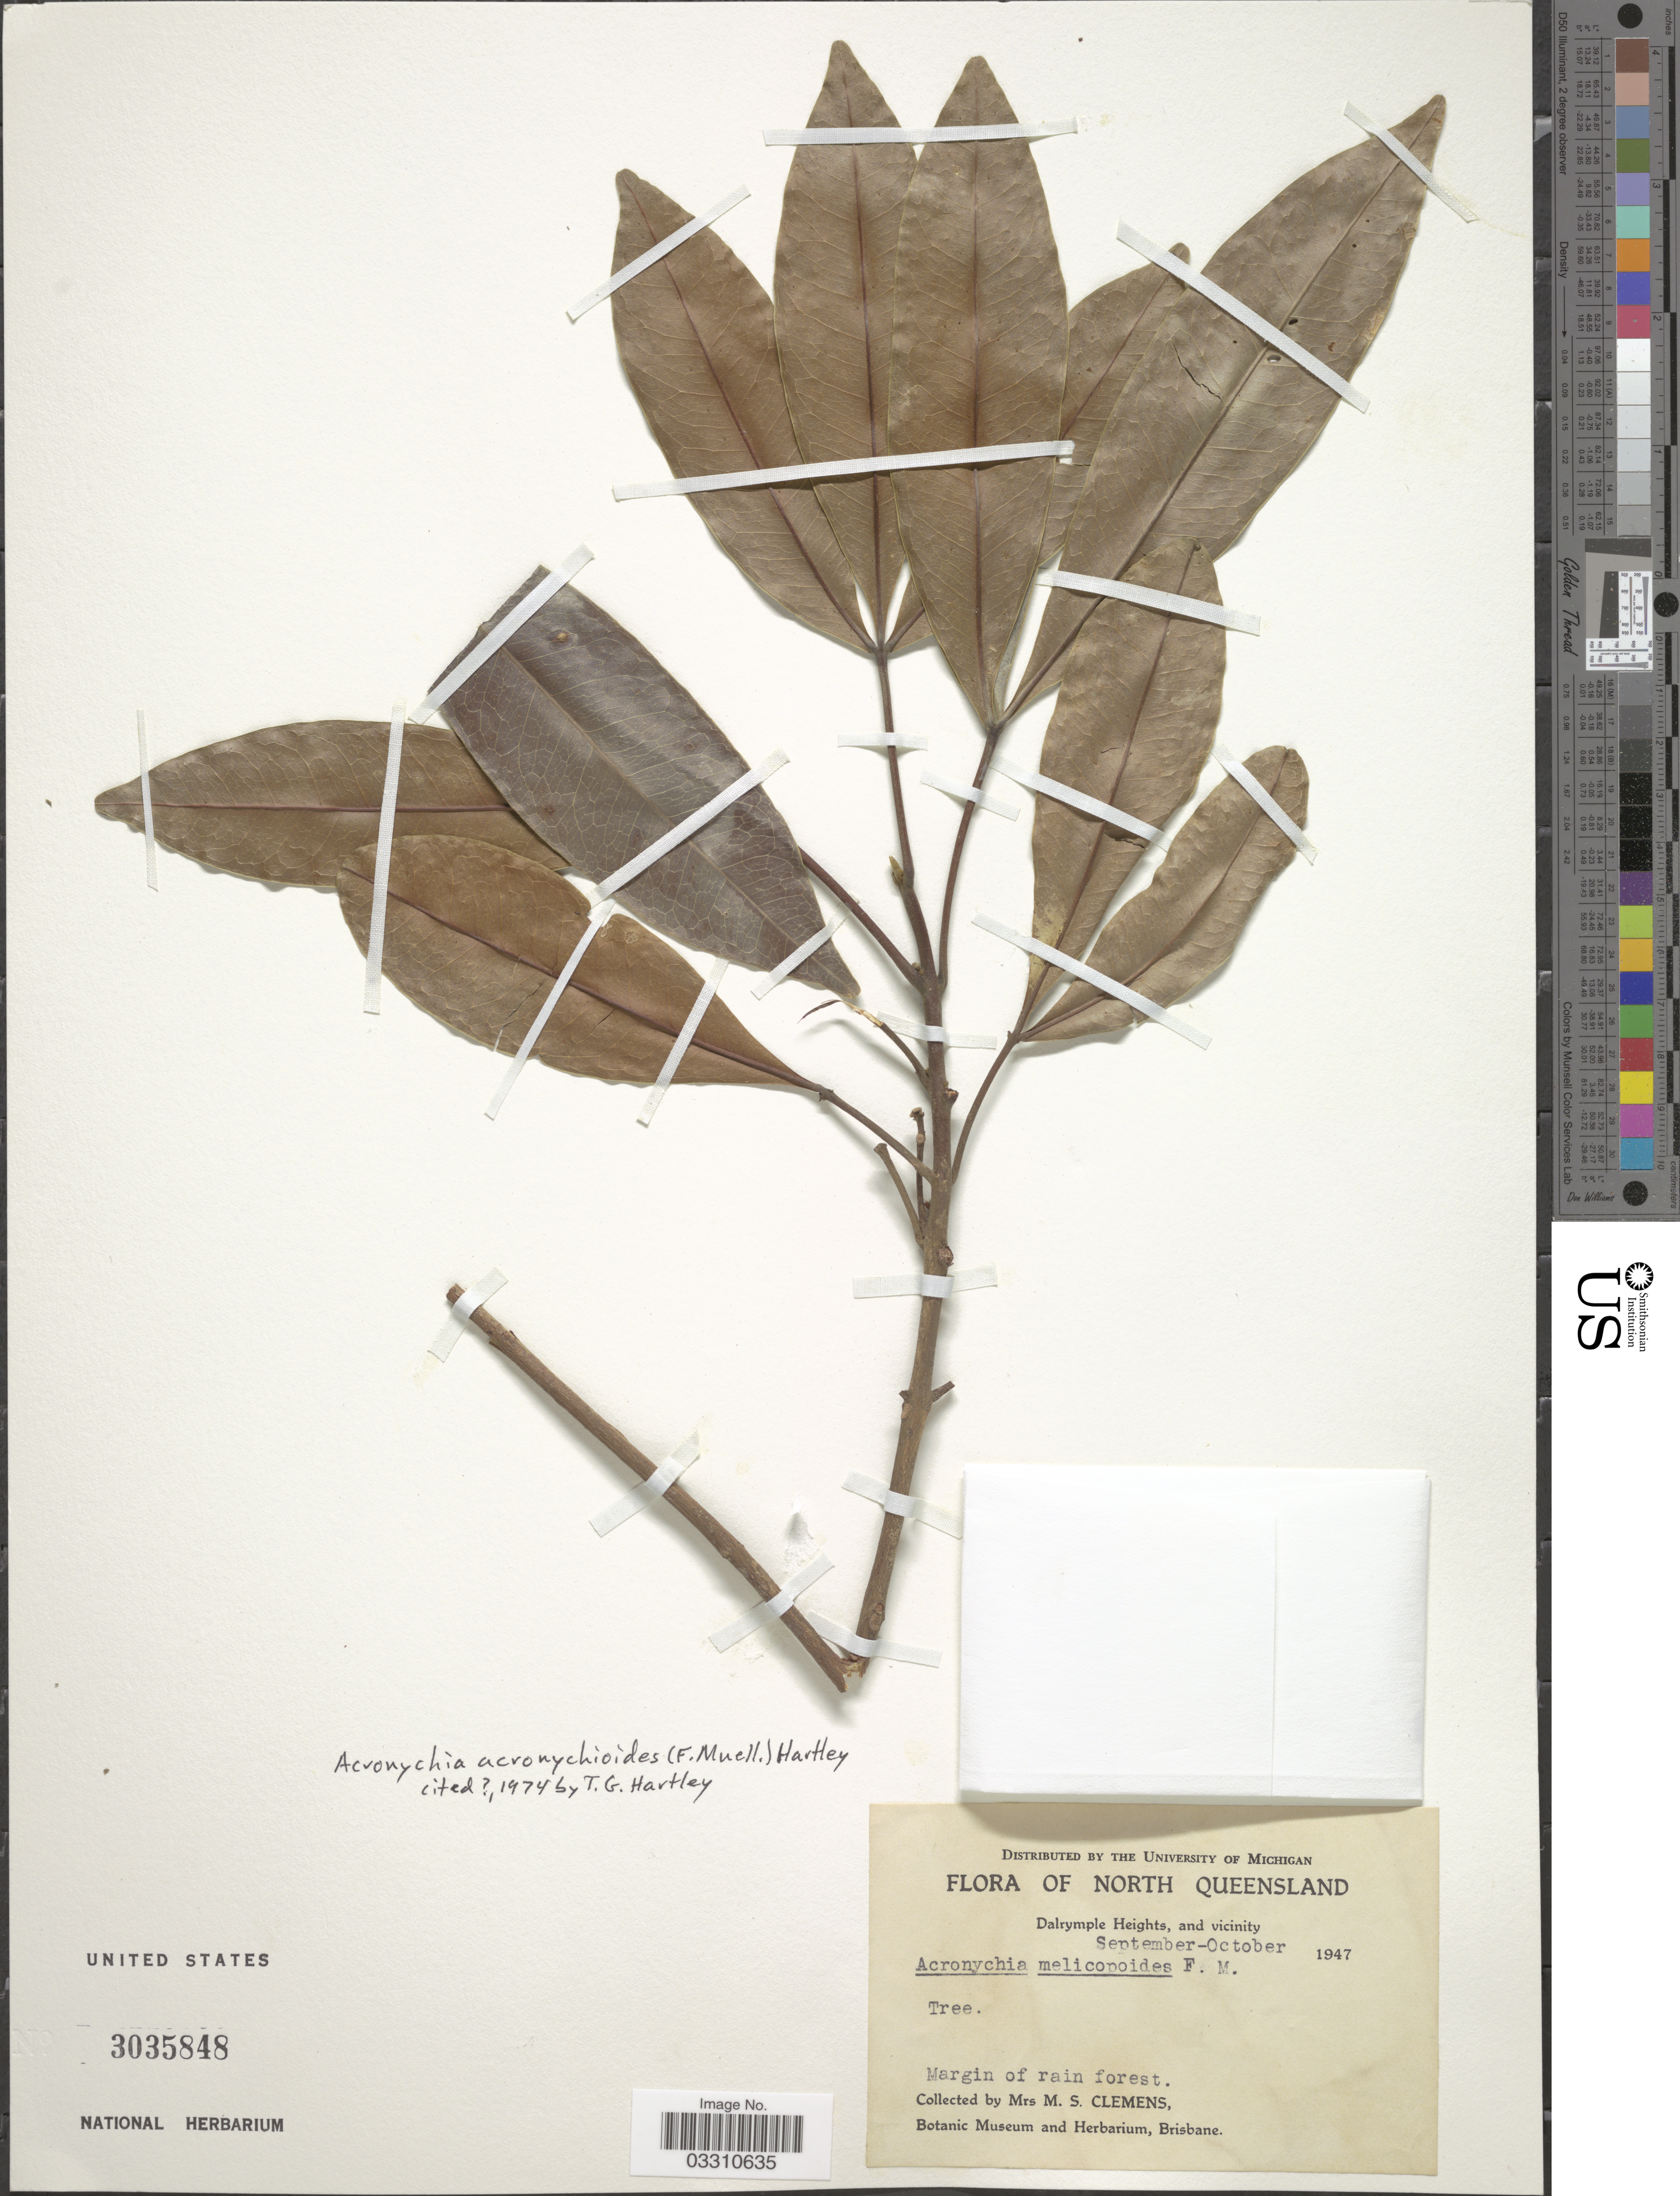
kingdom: Plantae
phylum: Tracheophyta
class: Magnoliopsida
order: Sapindales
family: Rutaceae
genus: Acronychia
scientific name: Acronychia acronychioides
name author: (F. Muell.) T.G. Hartley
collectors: M. S. Clemens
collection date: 1947-09/1947-10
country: Australia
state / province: Queensland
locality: North Queensland. Dalrymple Heights, and vicinity.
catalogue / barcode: US 3035848